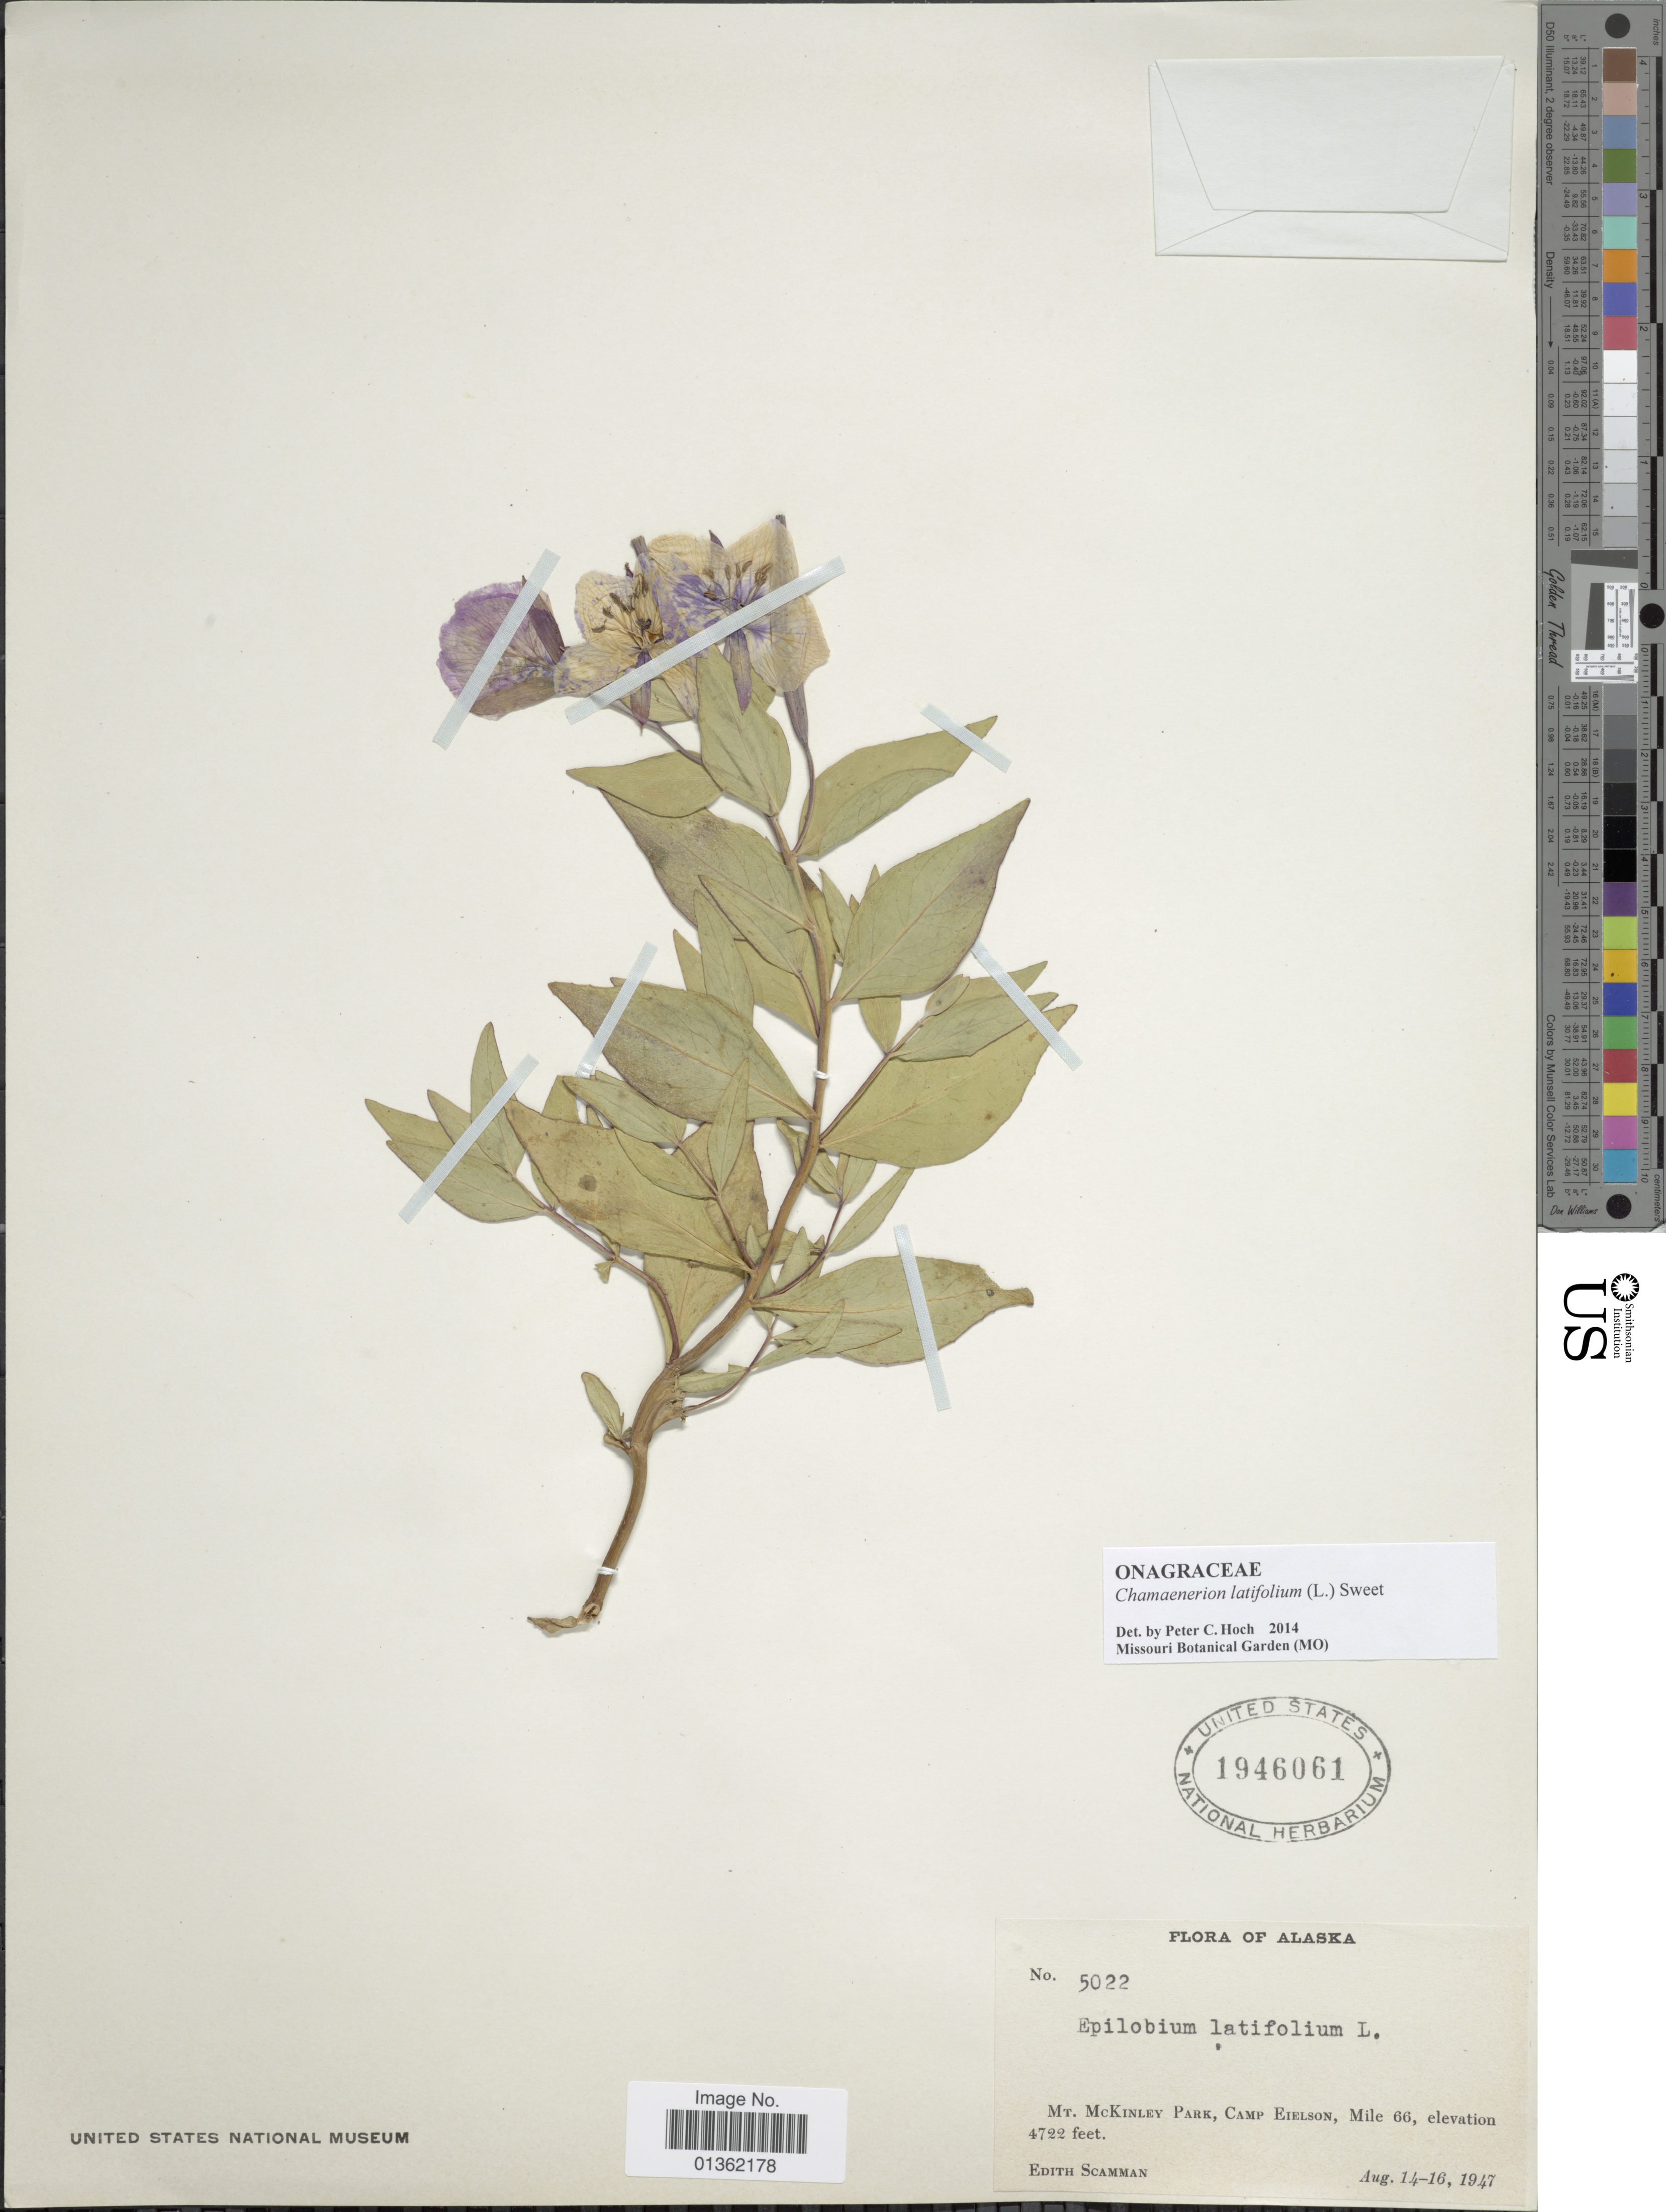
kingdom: Plantae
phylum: Tracheophyta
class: Magnoliopsida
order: Myrtales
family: Onagraceae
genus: Chamaenerion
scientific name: Chamaenerion latifolium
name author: (L.) Th. Fr. & Lange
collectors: E. Scamman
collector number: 5022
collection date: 1947-08-14/1947-08-16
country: United States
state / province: Alaska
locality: Mt. McKinley Park, Camp Eielson, Mile 66.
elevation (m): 1439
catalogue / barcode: US 1946061